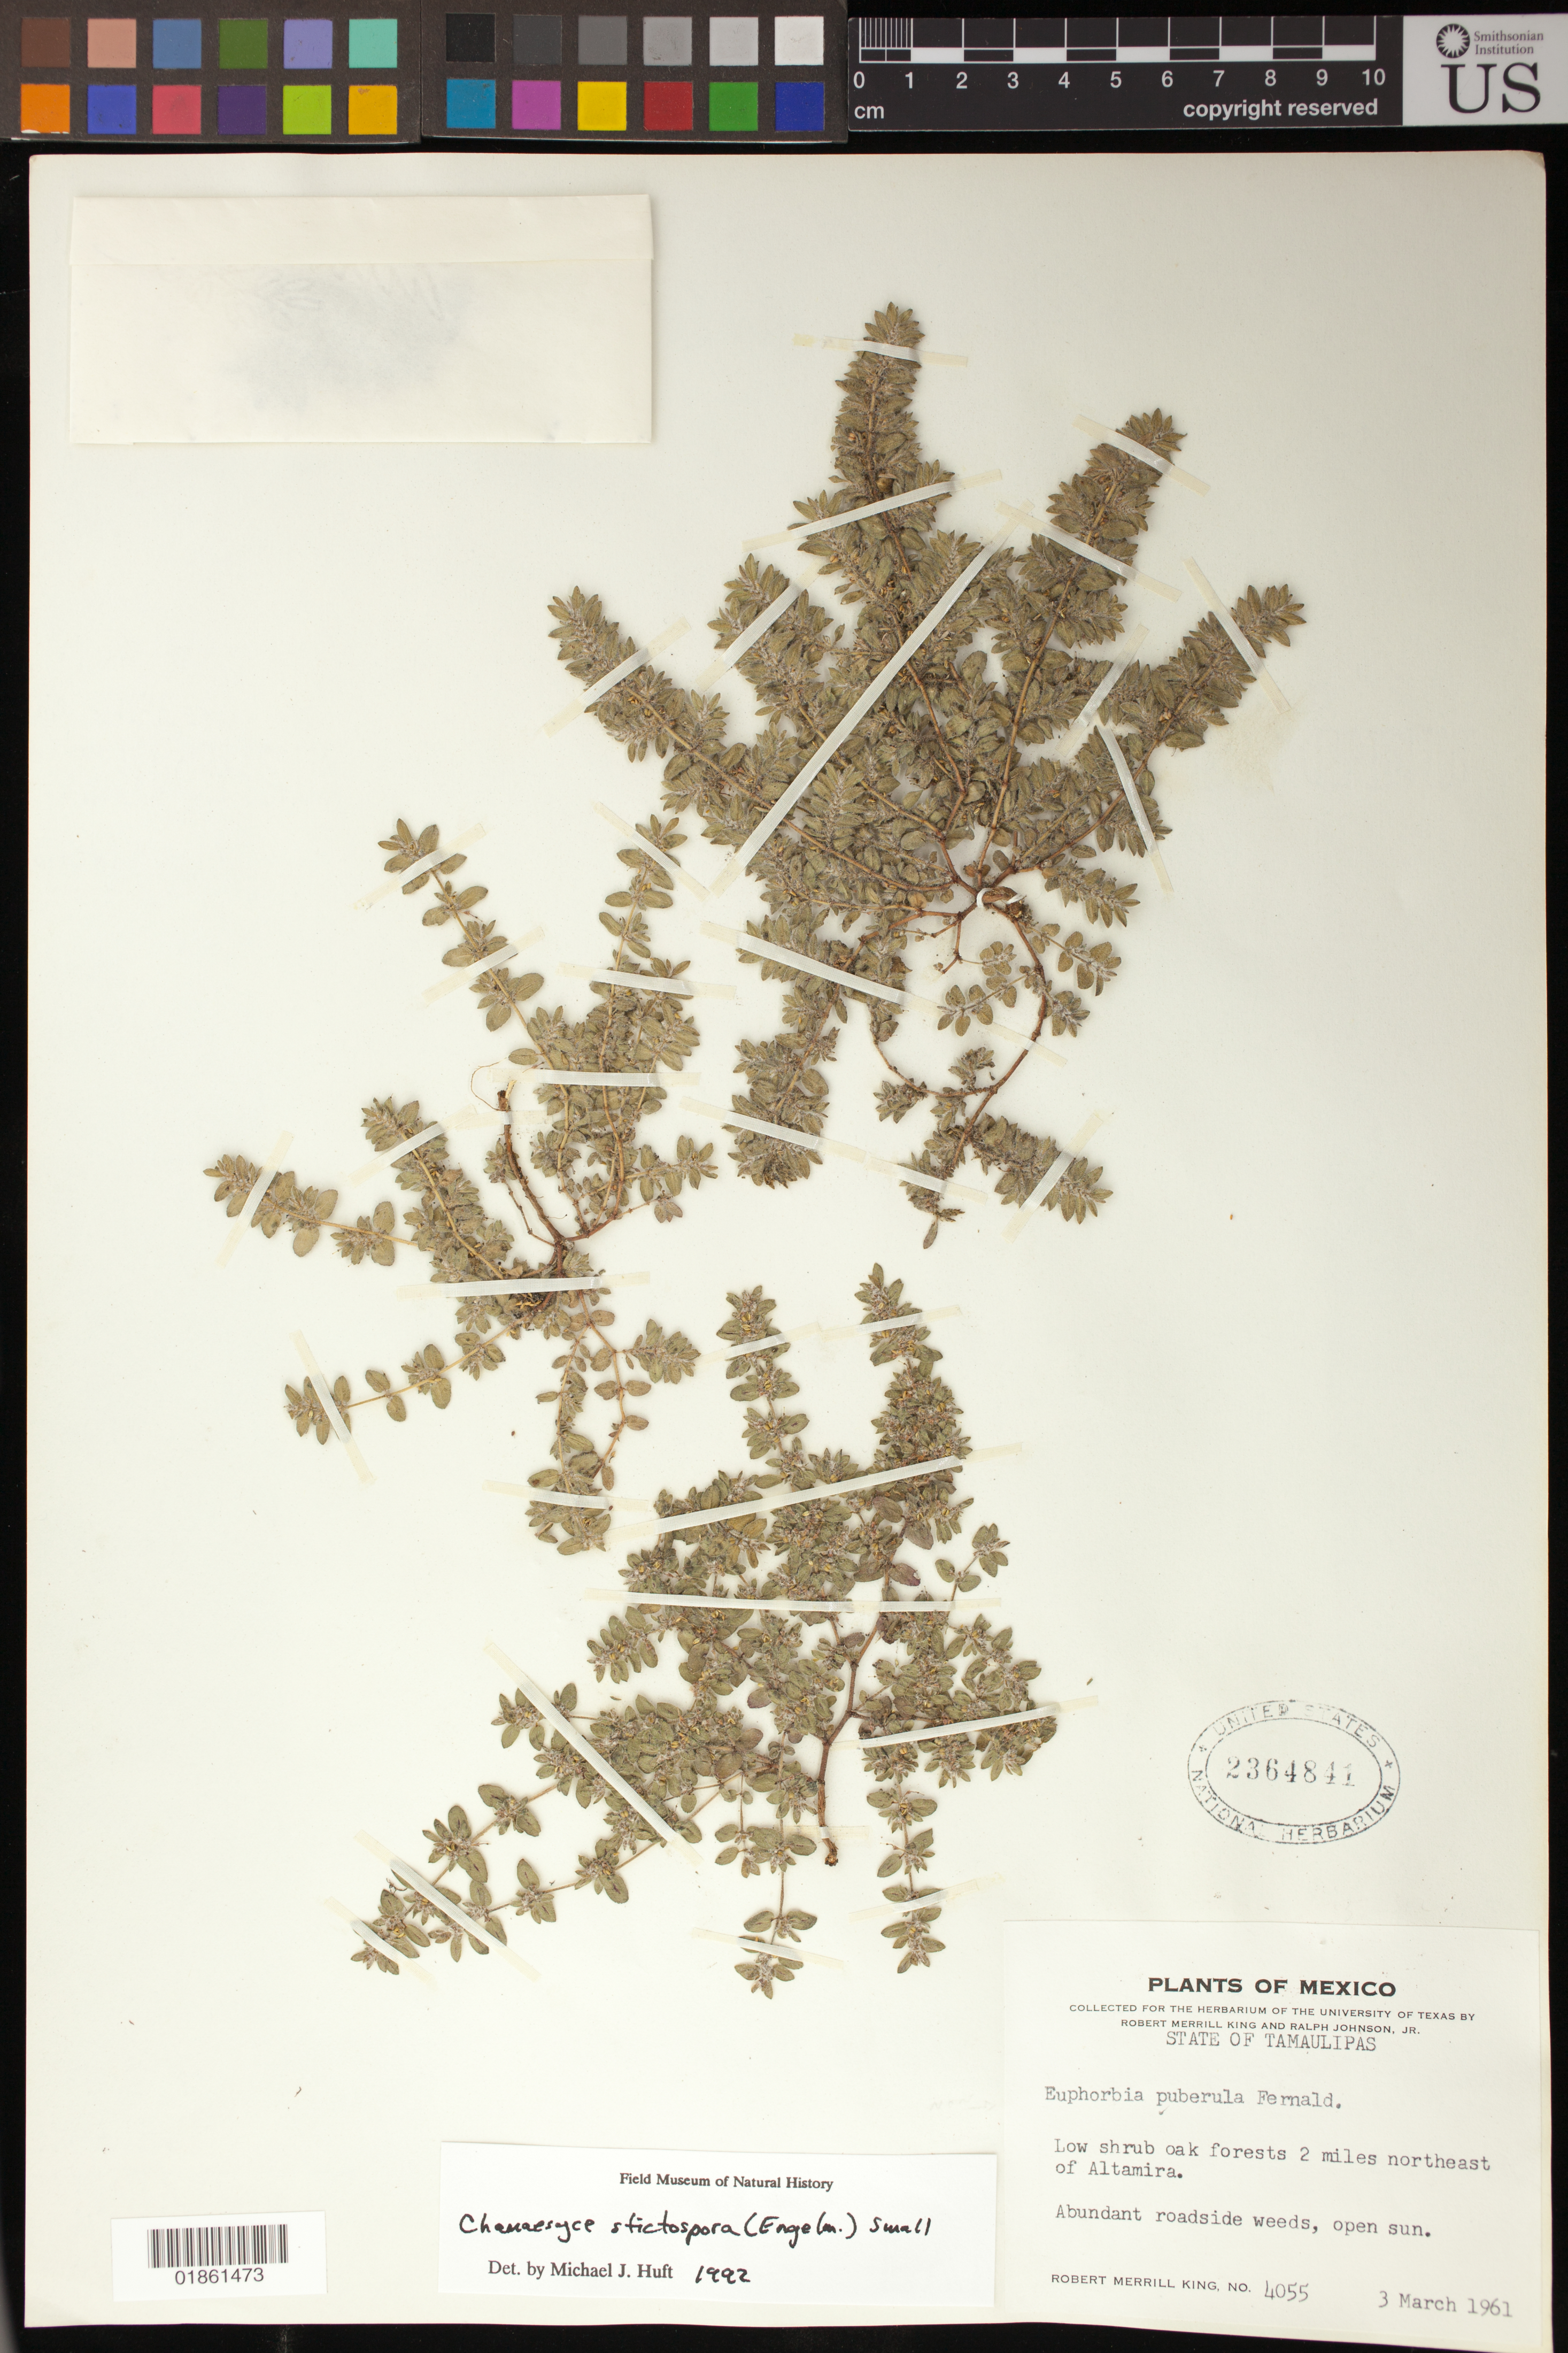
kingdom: Plantae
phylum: Tracheophyta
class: Magnoliopsida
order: Malpighiales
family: Euphorbiaceae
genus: Euphorbia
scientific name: Euphorbia stictospora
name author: Engelm.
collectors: R. M. King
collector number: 4055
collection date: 1961-03-03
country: Mexico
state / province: Tamaulipas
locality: Low shrub oak forests 2 miles northeast of Altamira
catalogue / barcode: US 2364841